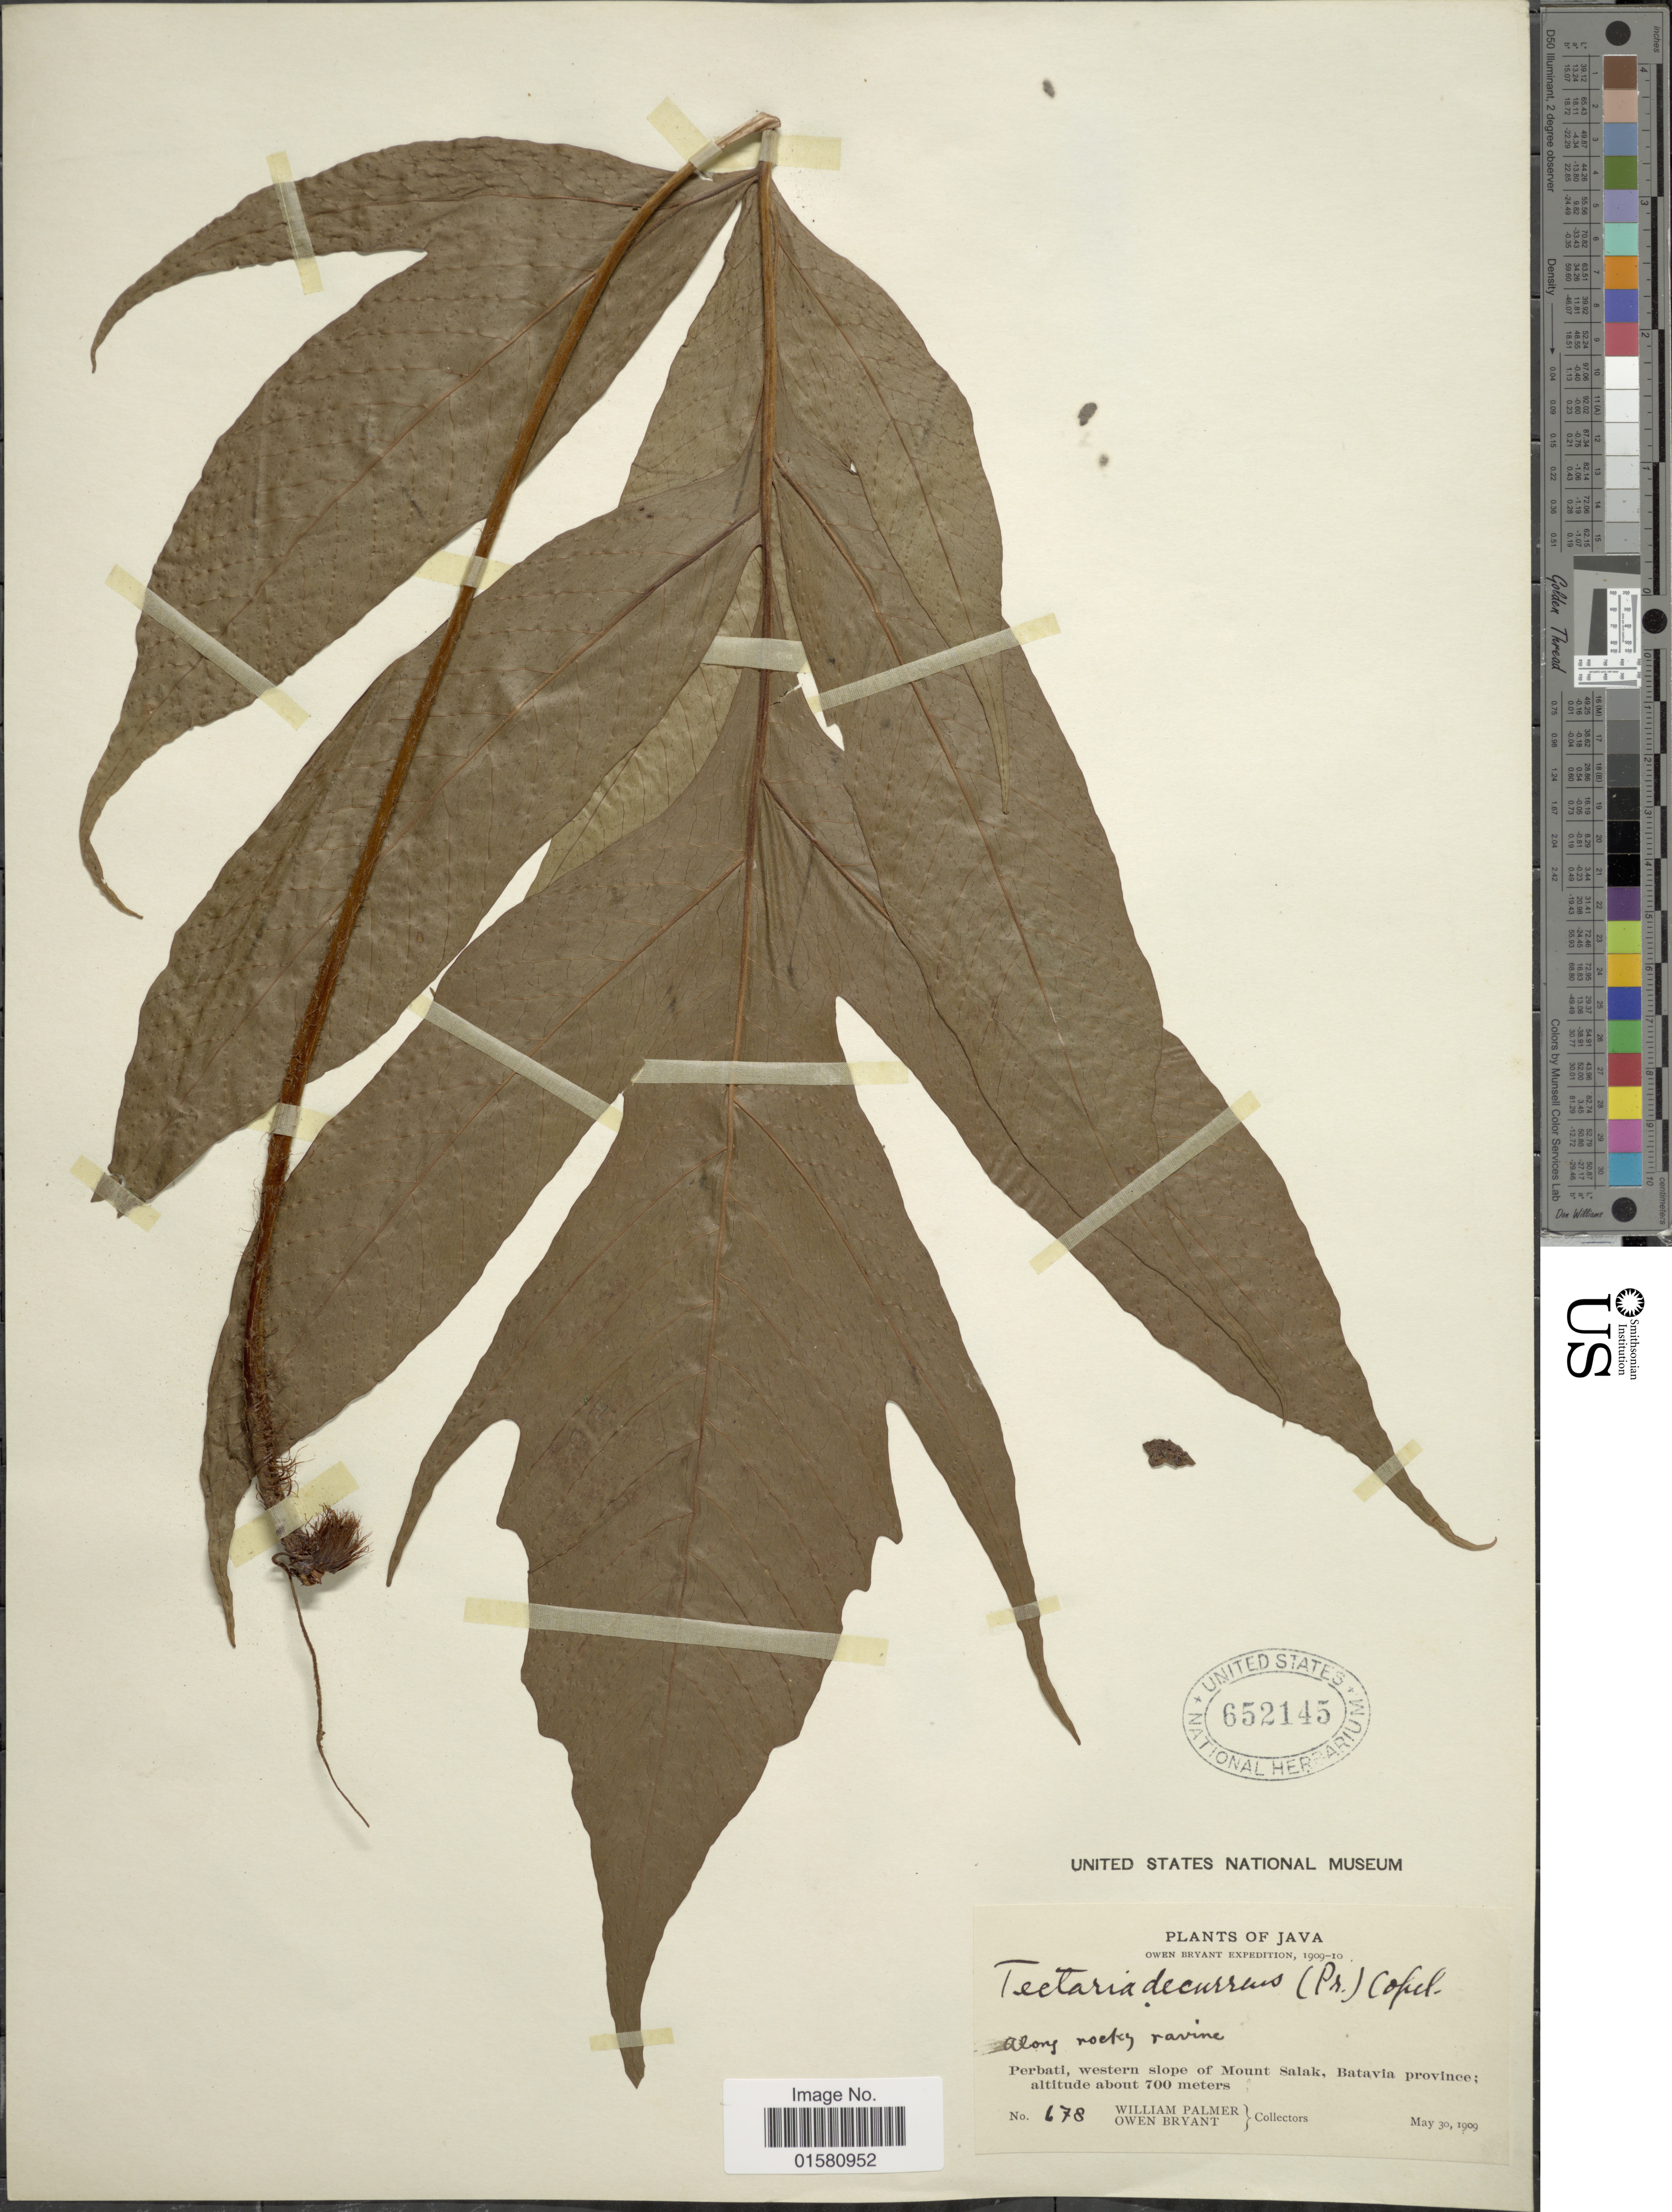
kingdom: Plantae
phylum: Tracheophyta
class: Polypodiopsida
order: Polypodiales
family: Tectariaceae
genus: Tectaria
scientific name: Tectaria decurrens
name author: (Presel.) Copel. in Elmer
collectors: W. Palmer & O. Bryant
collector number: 678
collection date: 1909-05-30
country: Indonesia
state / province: Java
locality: Perbati, western slope of Mount salak, Batavia province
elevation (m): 700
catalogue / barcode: US 652145